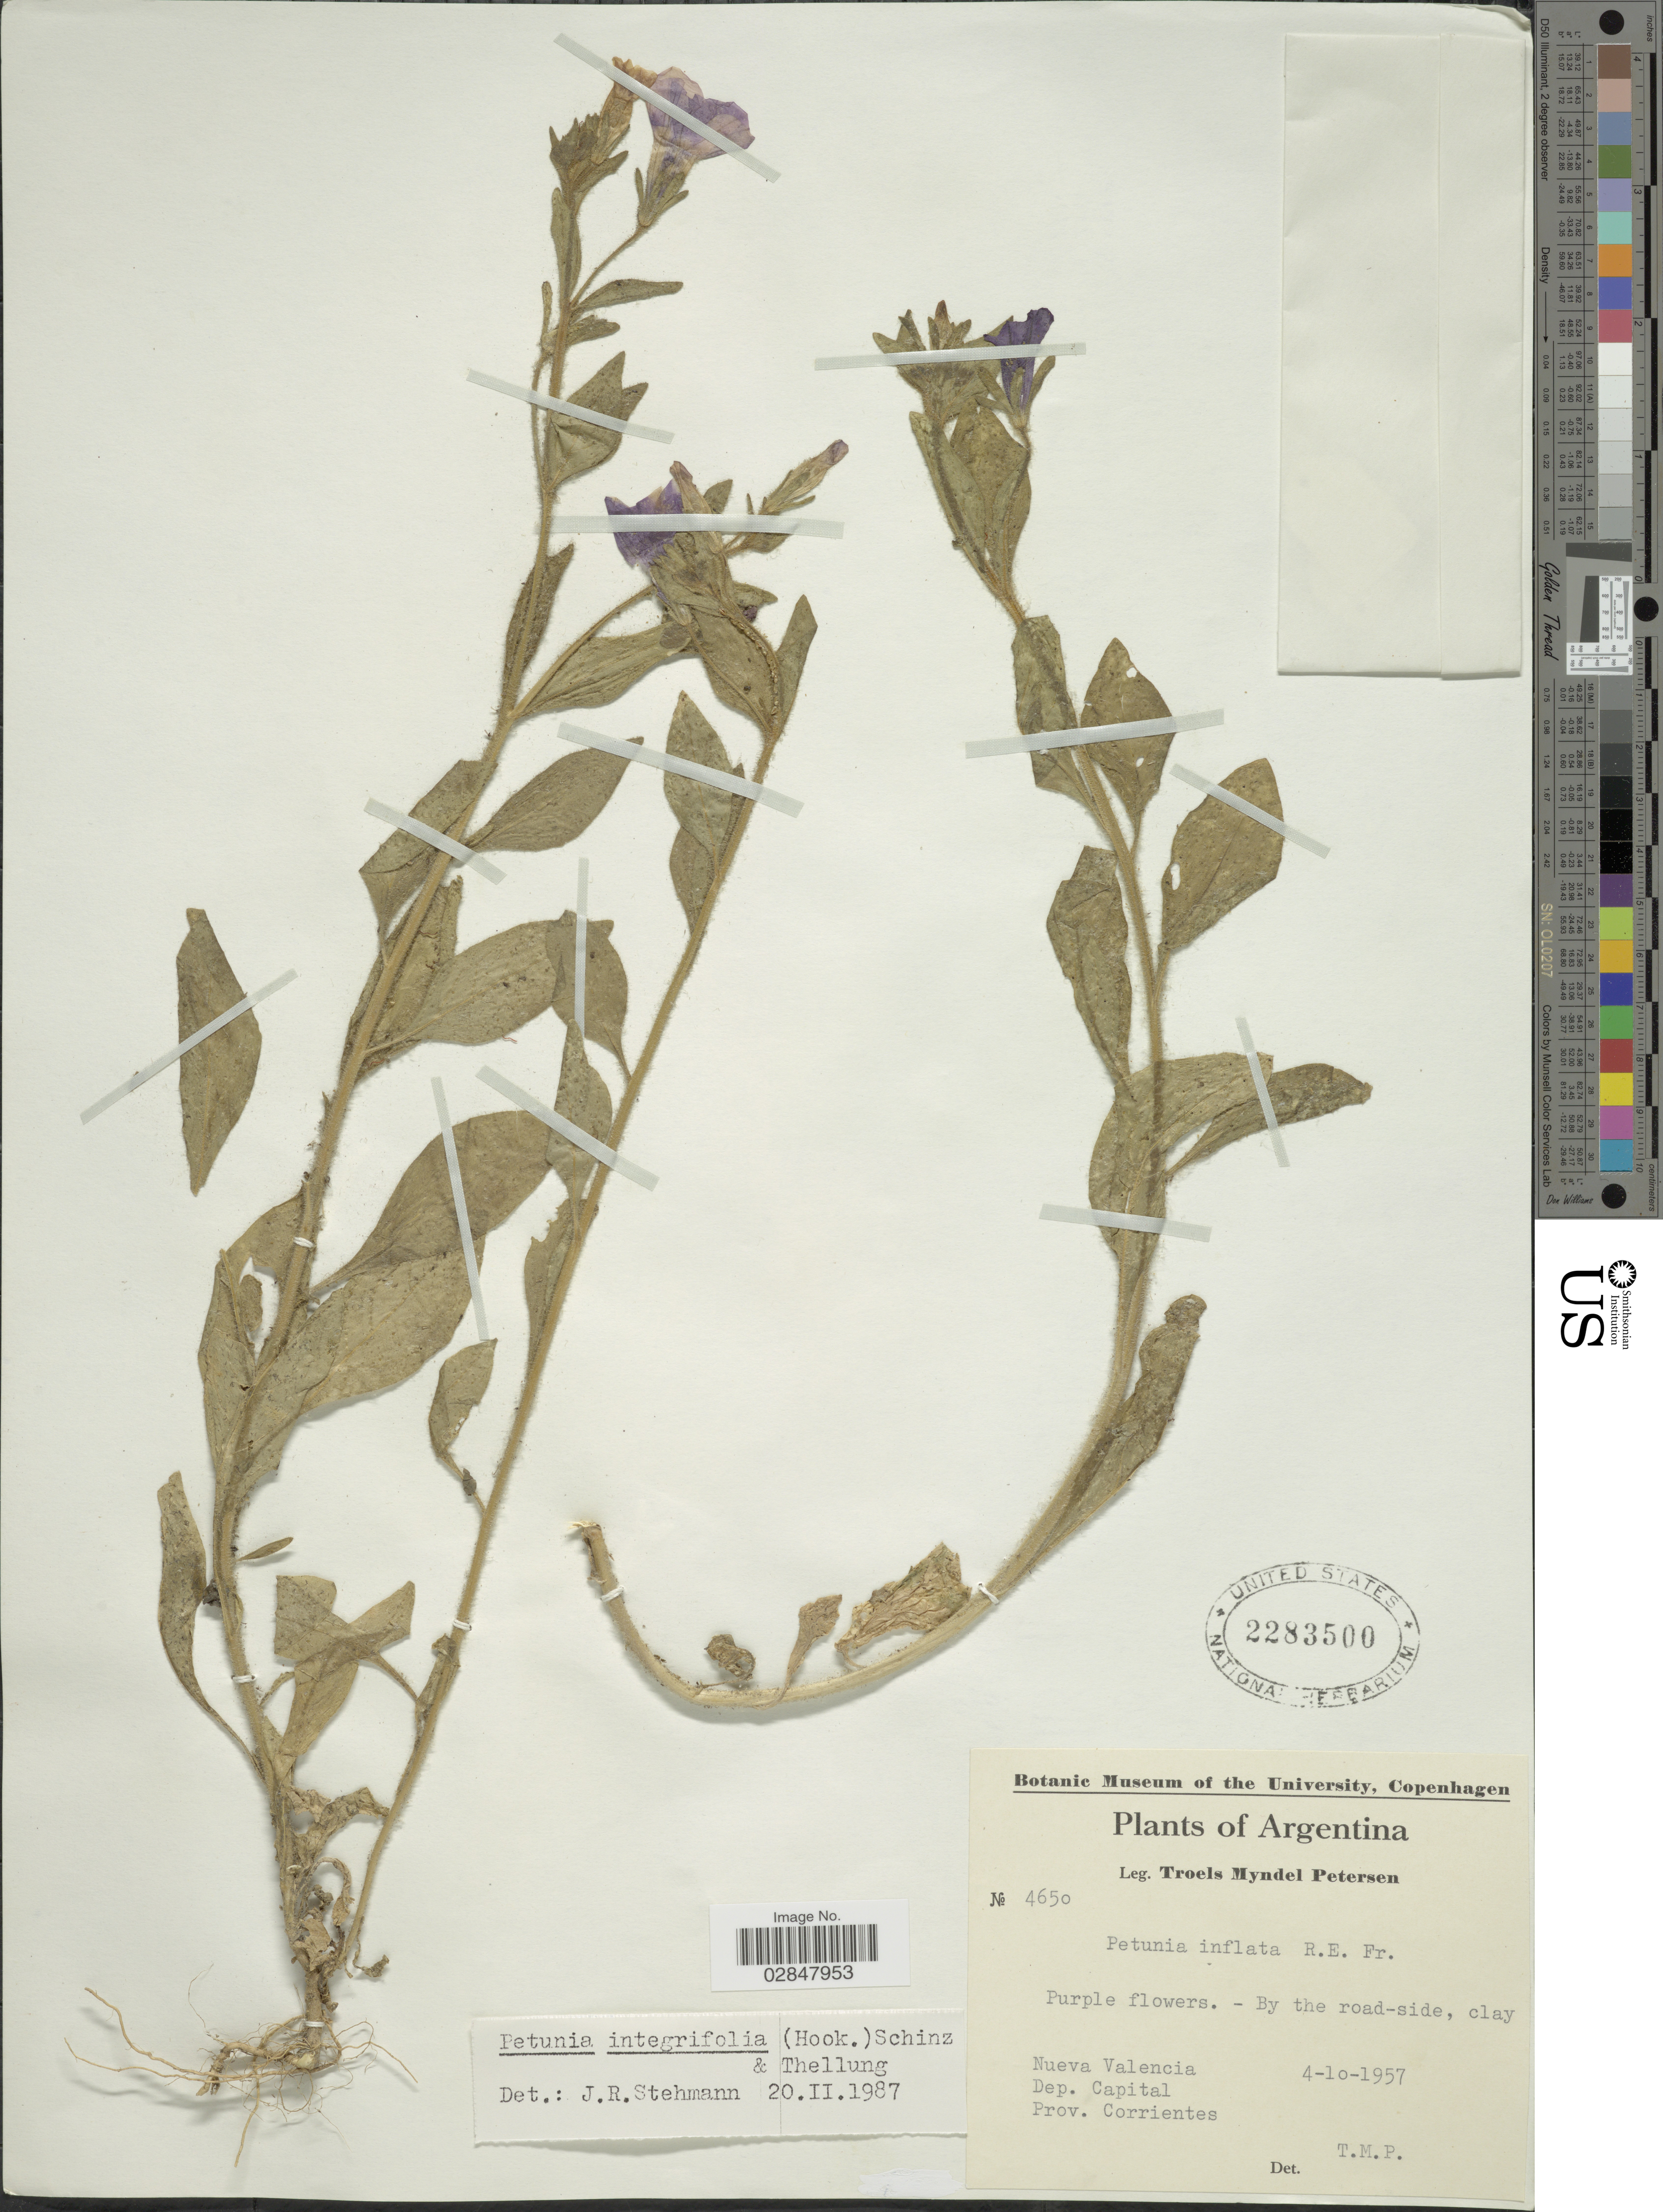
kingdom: Plantae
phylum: Tracheophyta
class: Magnoliopsida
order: Solanales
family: Solanaceae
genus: Petunia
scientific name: Petunia integrifolia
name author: (Hook.) Schinz & Thell.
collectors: T. M. Petersen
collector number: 4650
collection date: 1957-10-04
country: Argentina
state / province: Corrientes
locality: Nueva Valencia, Dep. Capital.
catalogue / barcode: US 2283500